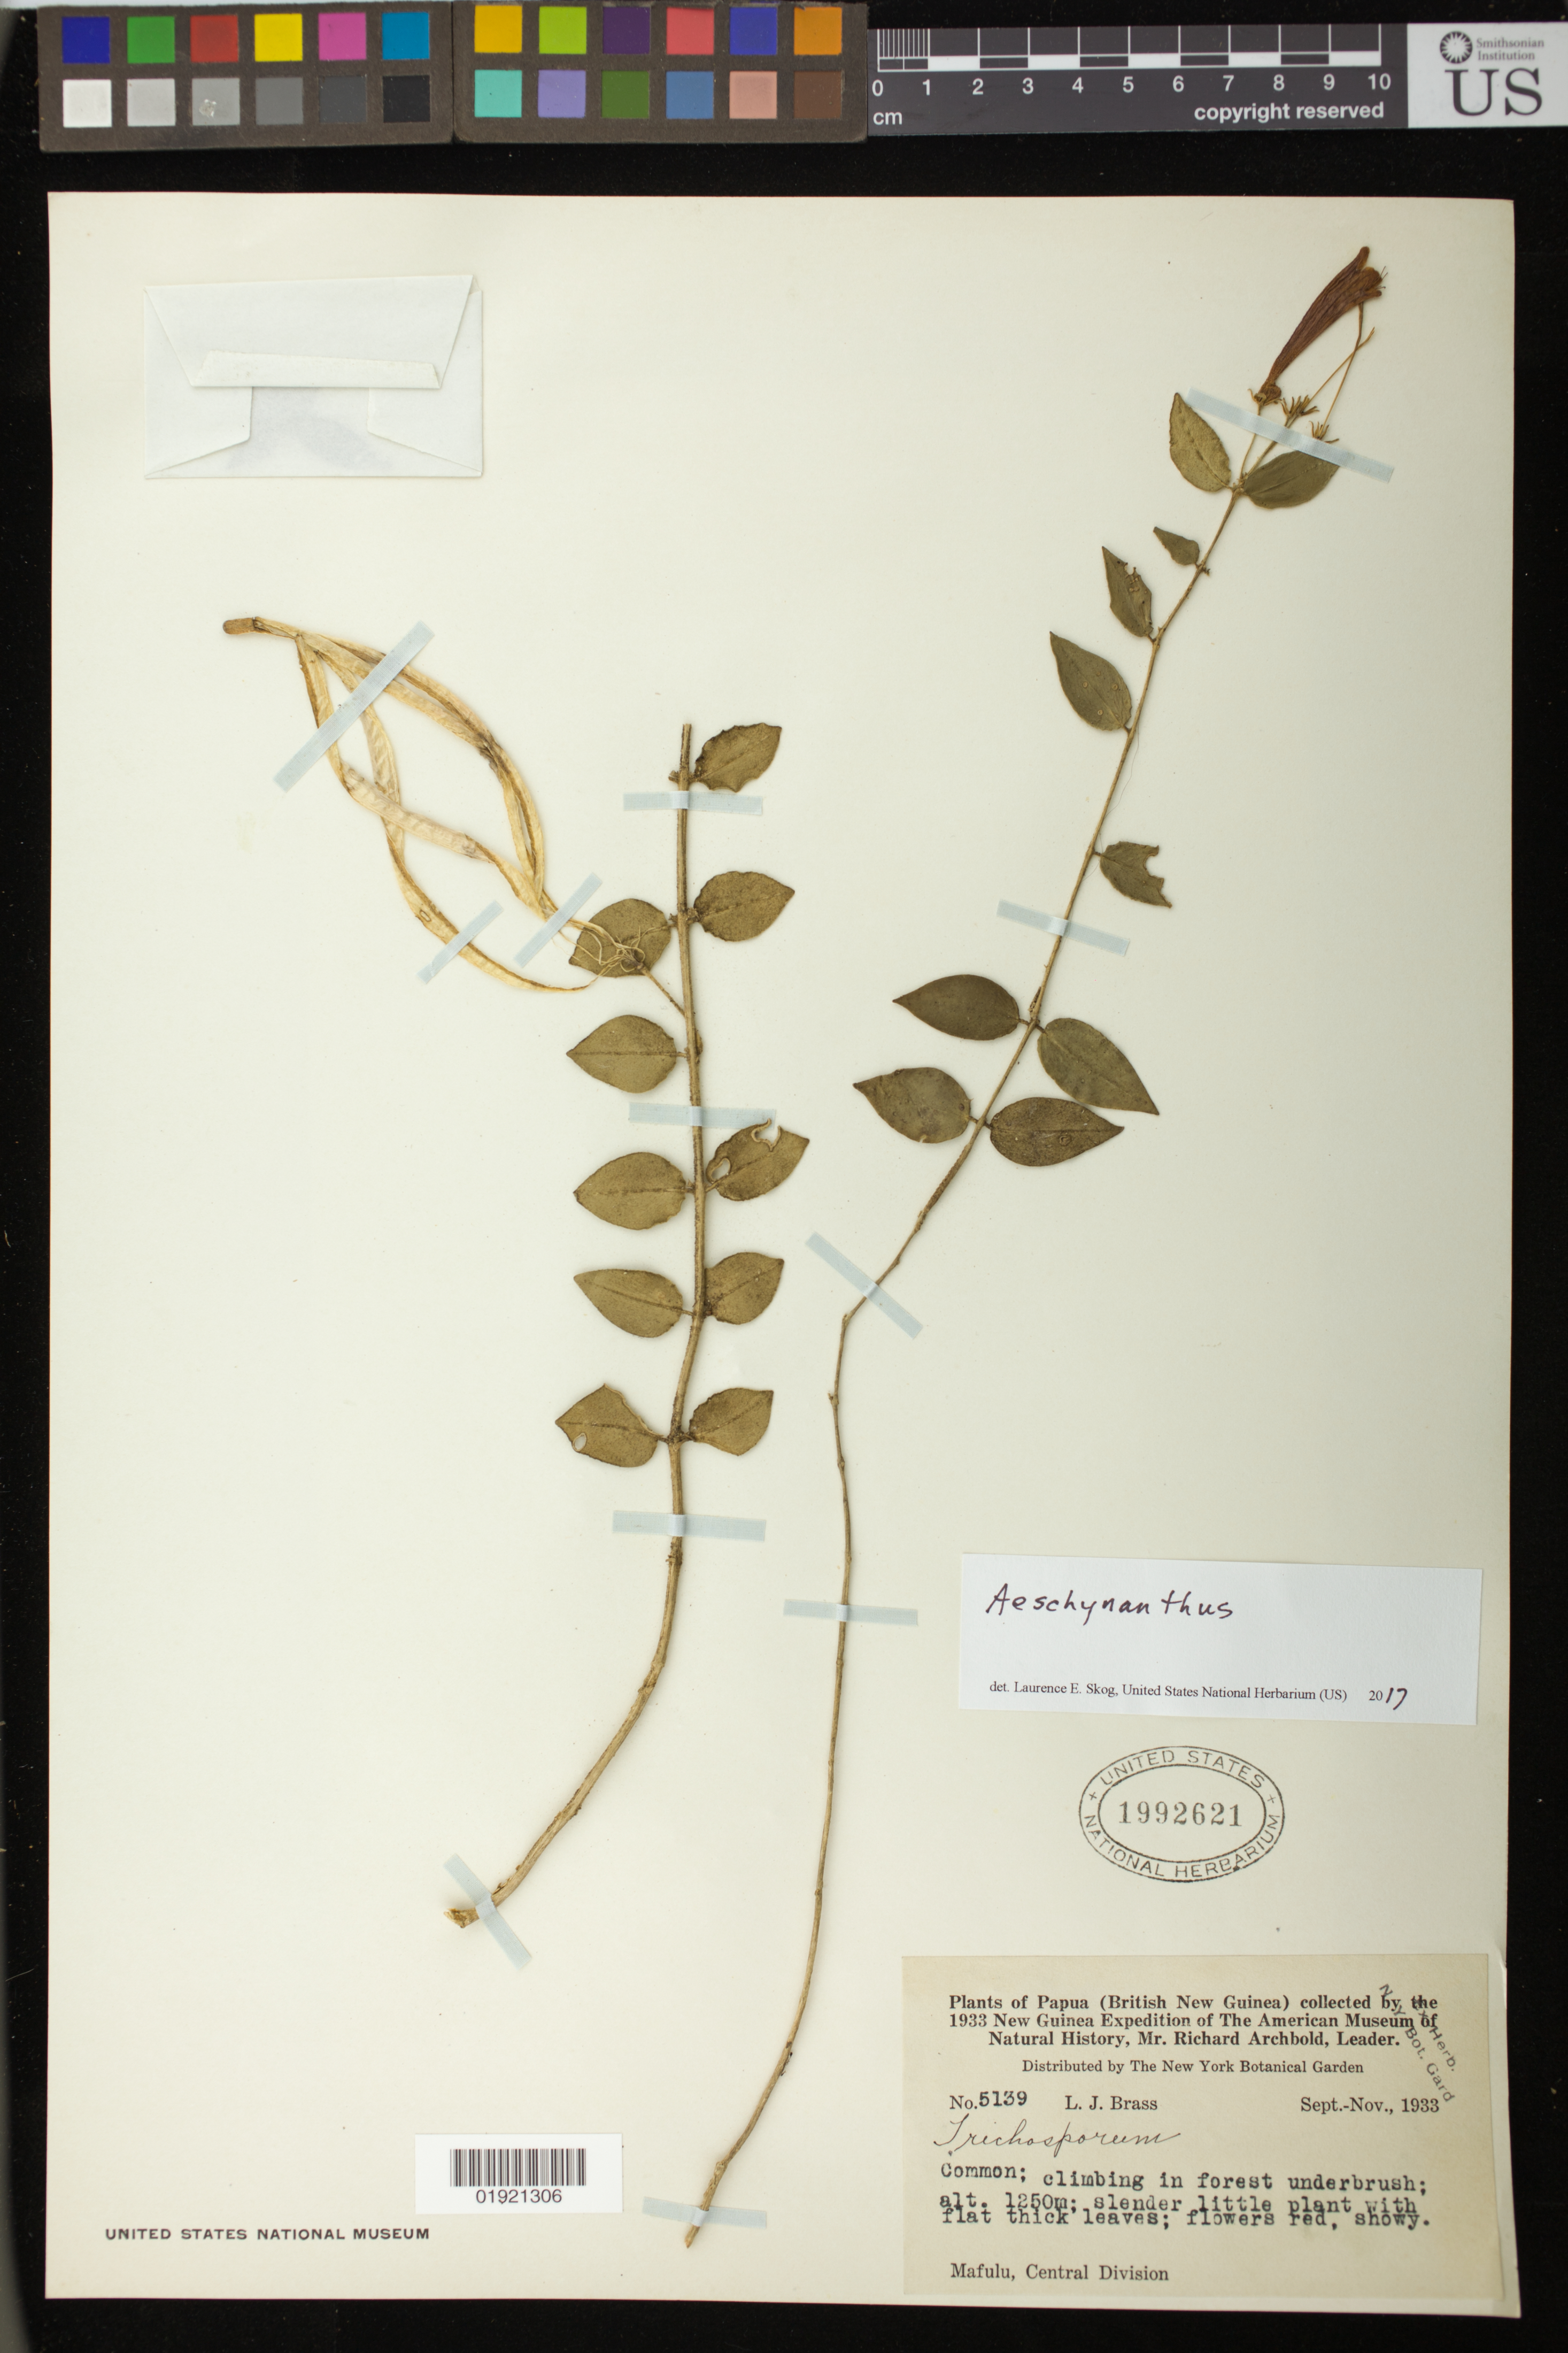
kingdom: Plantae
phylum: Tracheophyta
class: Magnoliopsida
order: Lamiales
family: Gesneriaceae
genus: Aeschynanthus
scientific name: Aeschynanthus sp.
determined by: Skog, Laurence E.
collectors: L. J. Brass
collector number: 5139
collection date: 1933-09/1933-11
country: Papua New Guinea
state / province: Central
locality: British New Guinea. Mafulu, Central Division.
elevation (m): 1250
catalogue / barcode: US 1992621